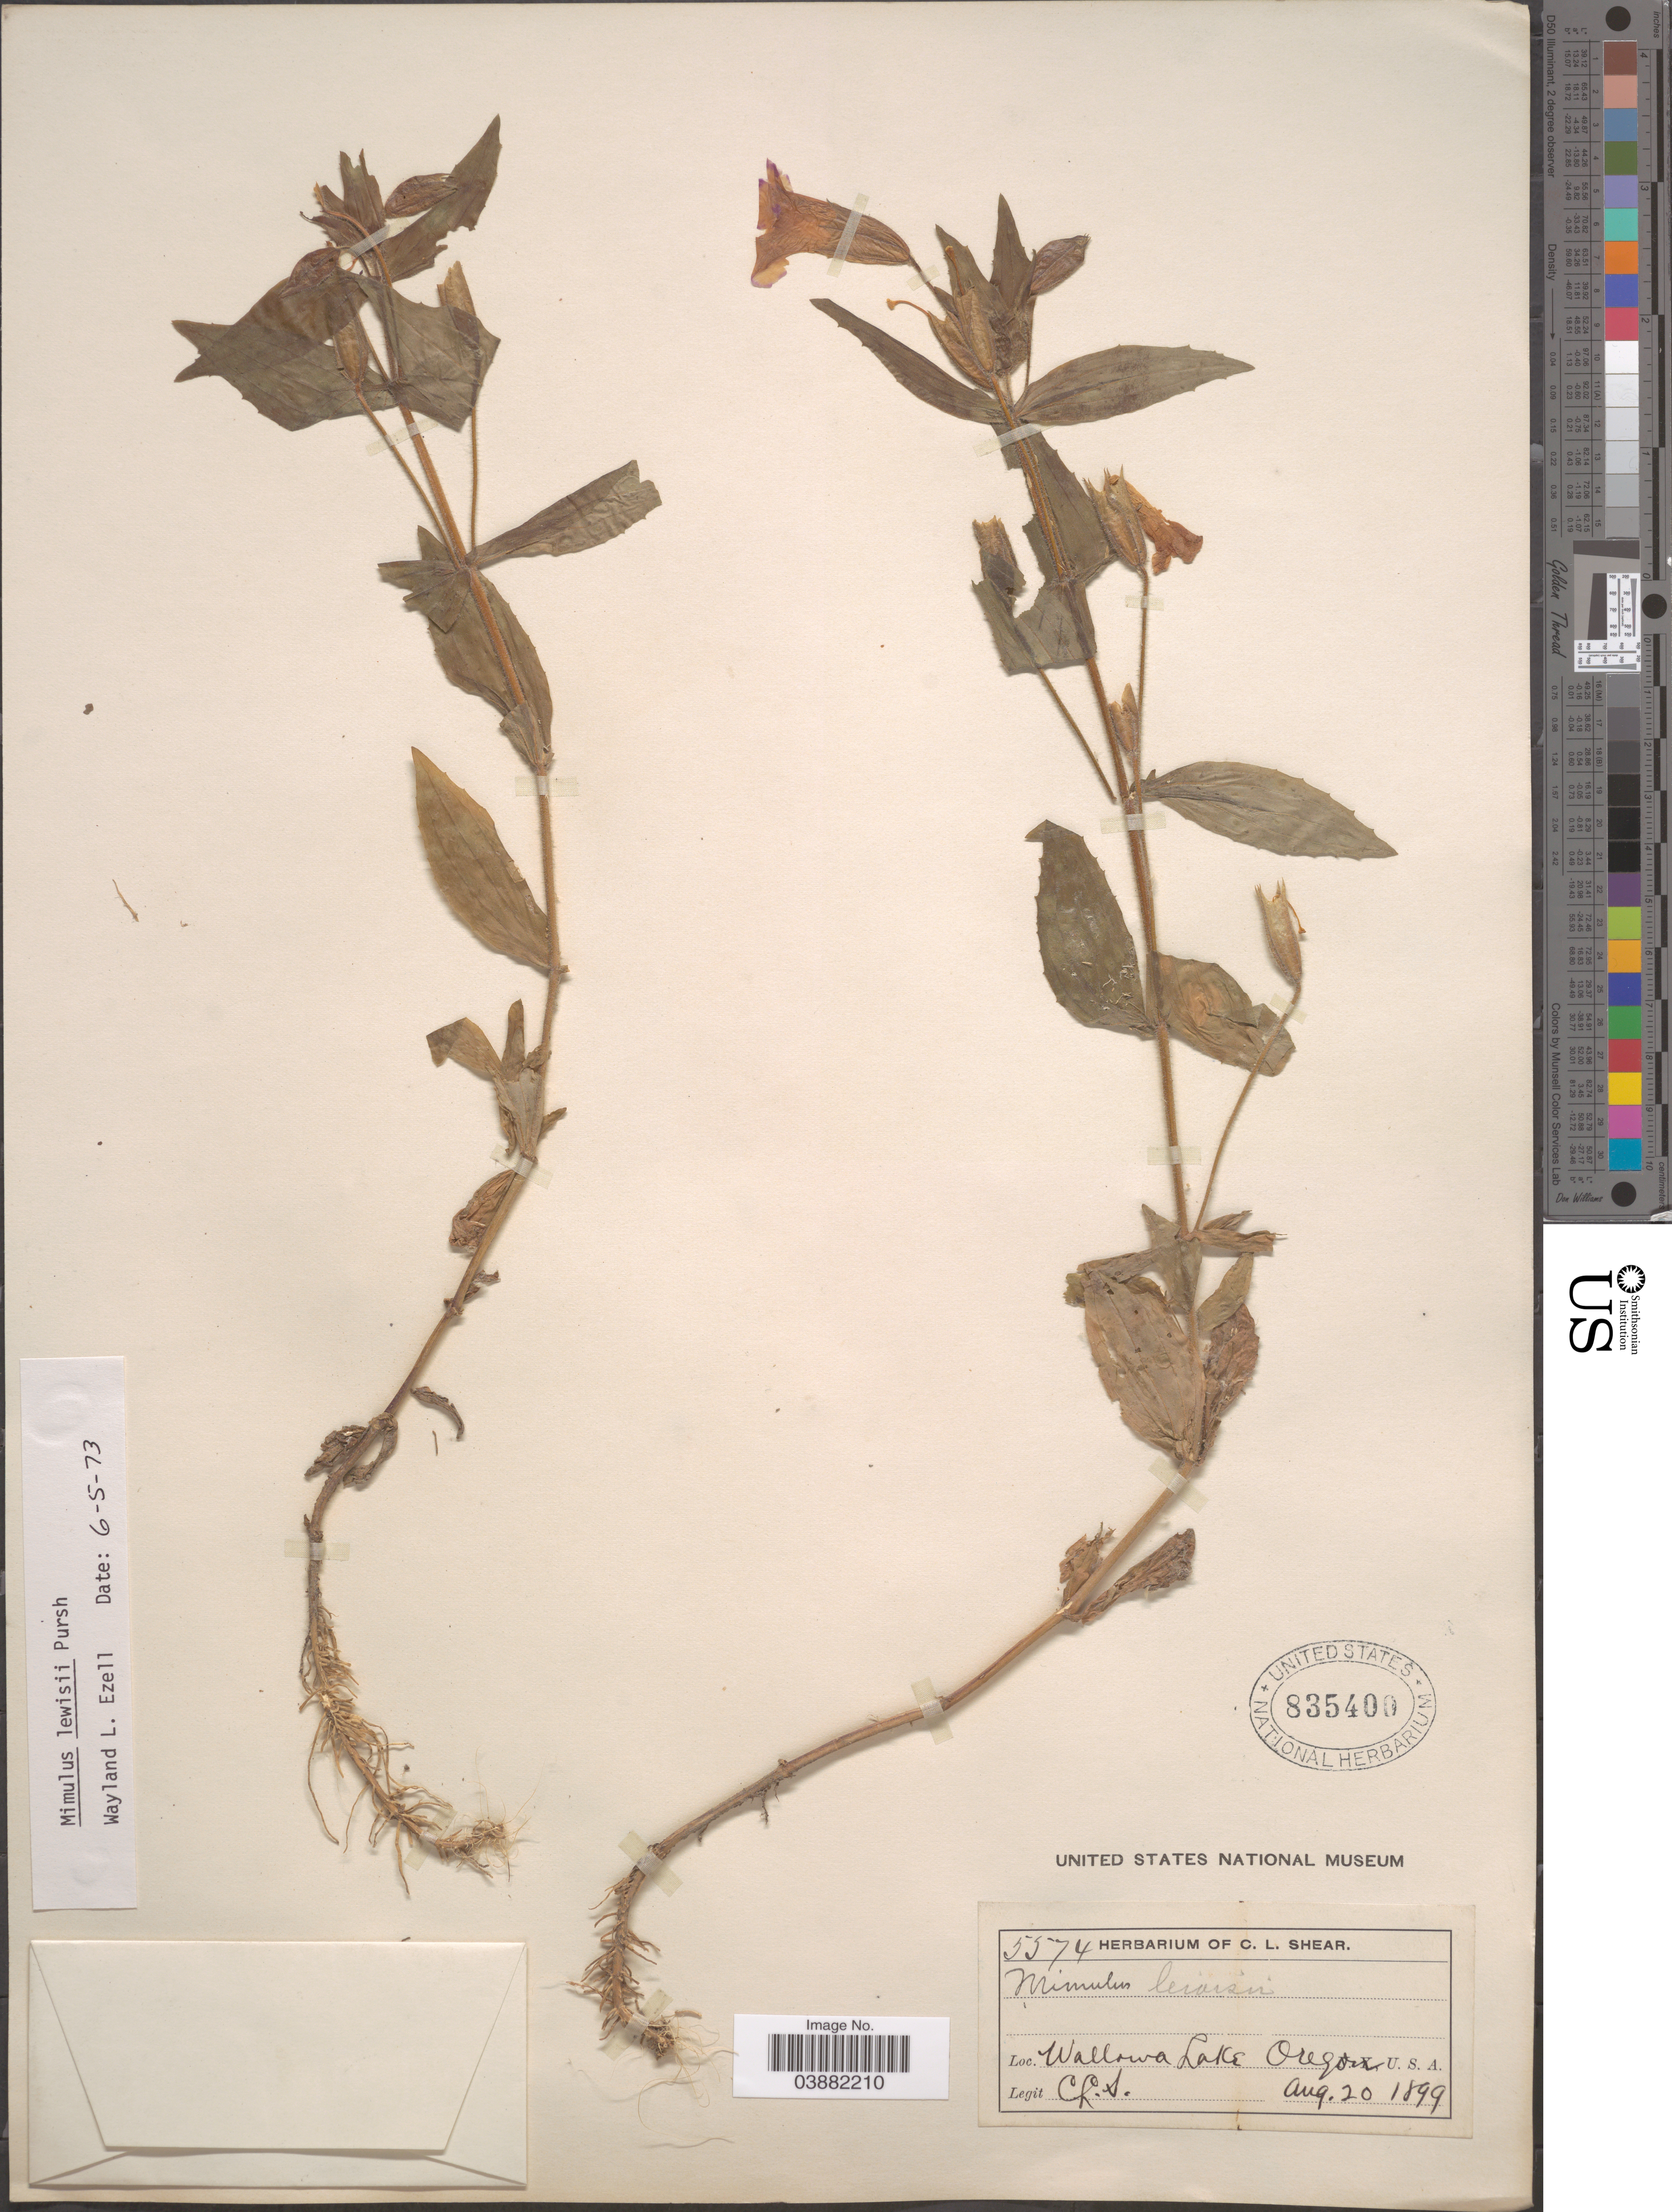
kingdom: Plantae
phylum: Tracheophyta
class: Magnoliopsida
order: Lamiales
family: Phrymaceae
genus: Mimulus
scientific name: Mimulus lewisii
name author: Pursh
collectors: C. L. Shear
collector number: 5574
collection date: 1899-08-20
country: United States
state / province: Oregon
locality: Wallowa Lake.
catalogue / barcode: US 835400